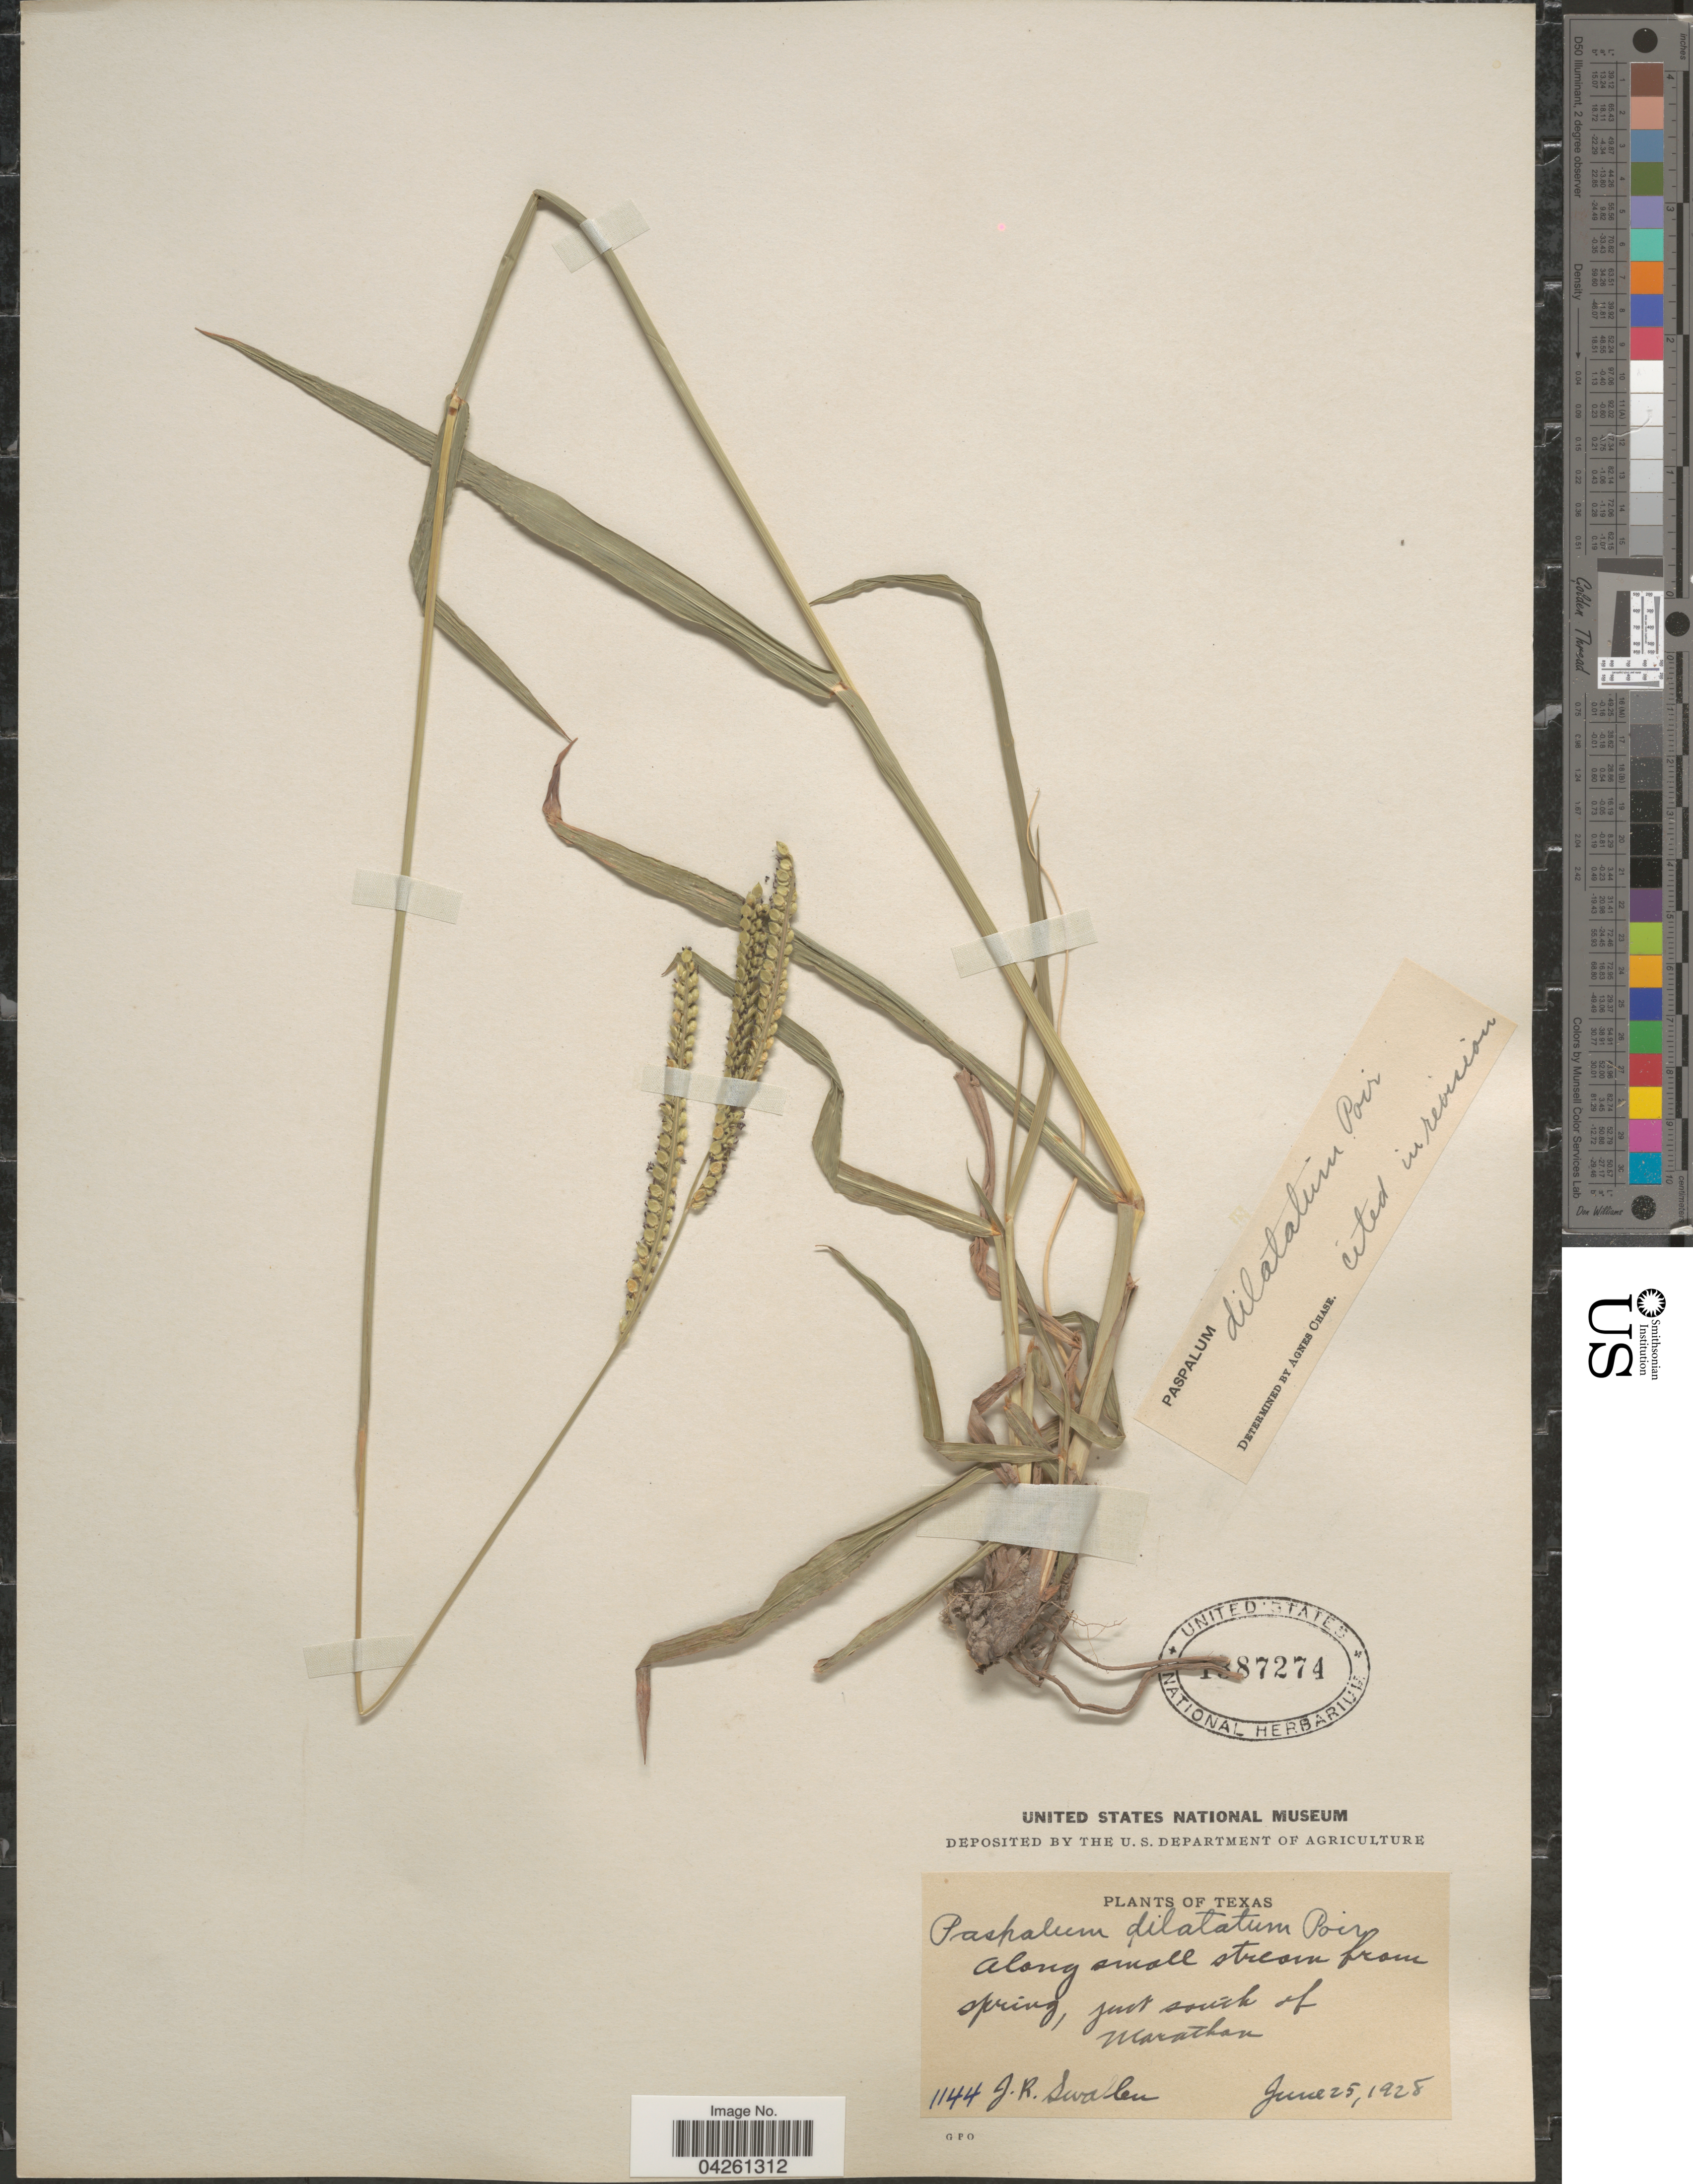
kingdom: Plantae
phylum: Tracheophyta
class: Liliopsida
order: Poales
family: Poaceae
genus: Paspalum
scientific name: Paspalum dilatatum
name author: Poir.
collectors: J. R. Swallen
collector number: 1144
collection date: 1928-06-25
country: United States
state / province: Texas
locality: Along small stream from spring, just south of Marathon.